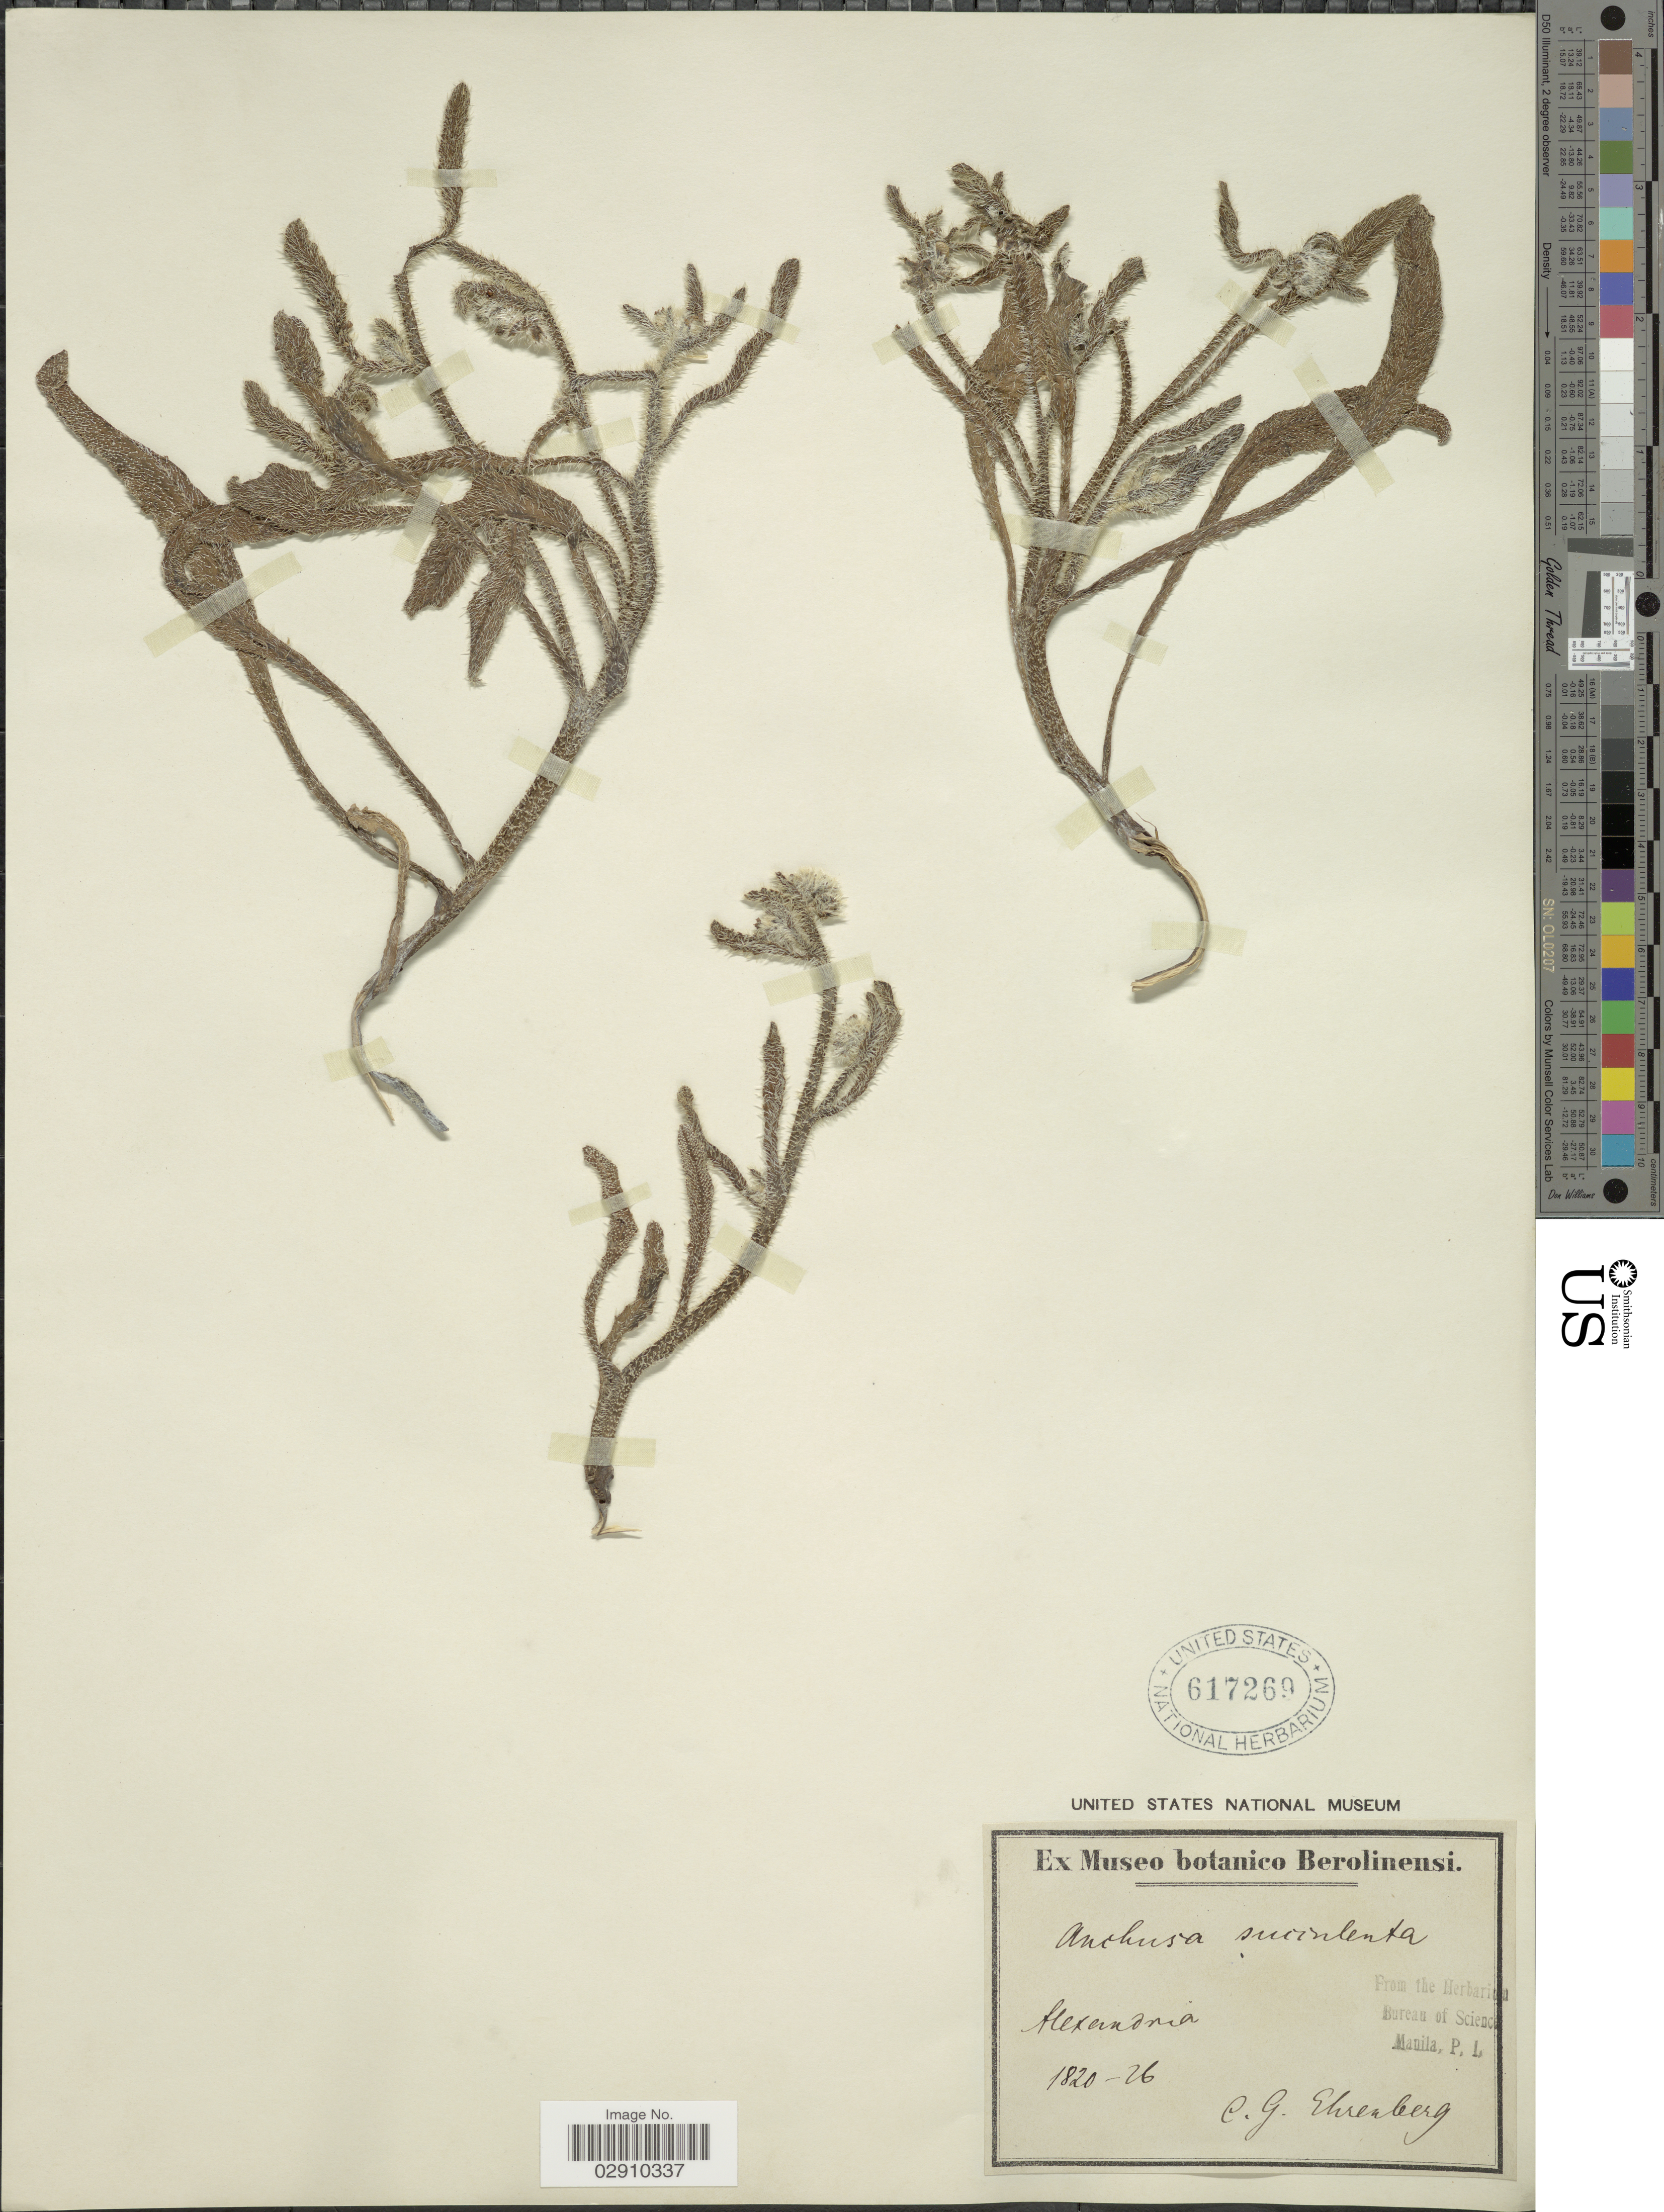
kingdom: Plantae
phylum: Tracheophyta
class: Magnoliopsida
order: Boraginales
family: Boraginaceae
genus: Anchusa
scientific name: Anchusa aegyptiaca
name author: (L.) A. DC.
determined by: Strong, Mark T., (BOT), Smithsonian Institution - National Museum of Natural History (UNITED STATES)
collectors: C. Ehrenberg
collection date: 1820/1826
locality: Alexandria.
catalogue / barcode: US 617269